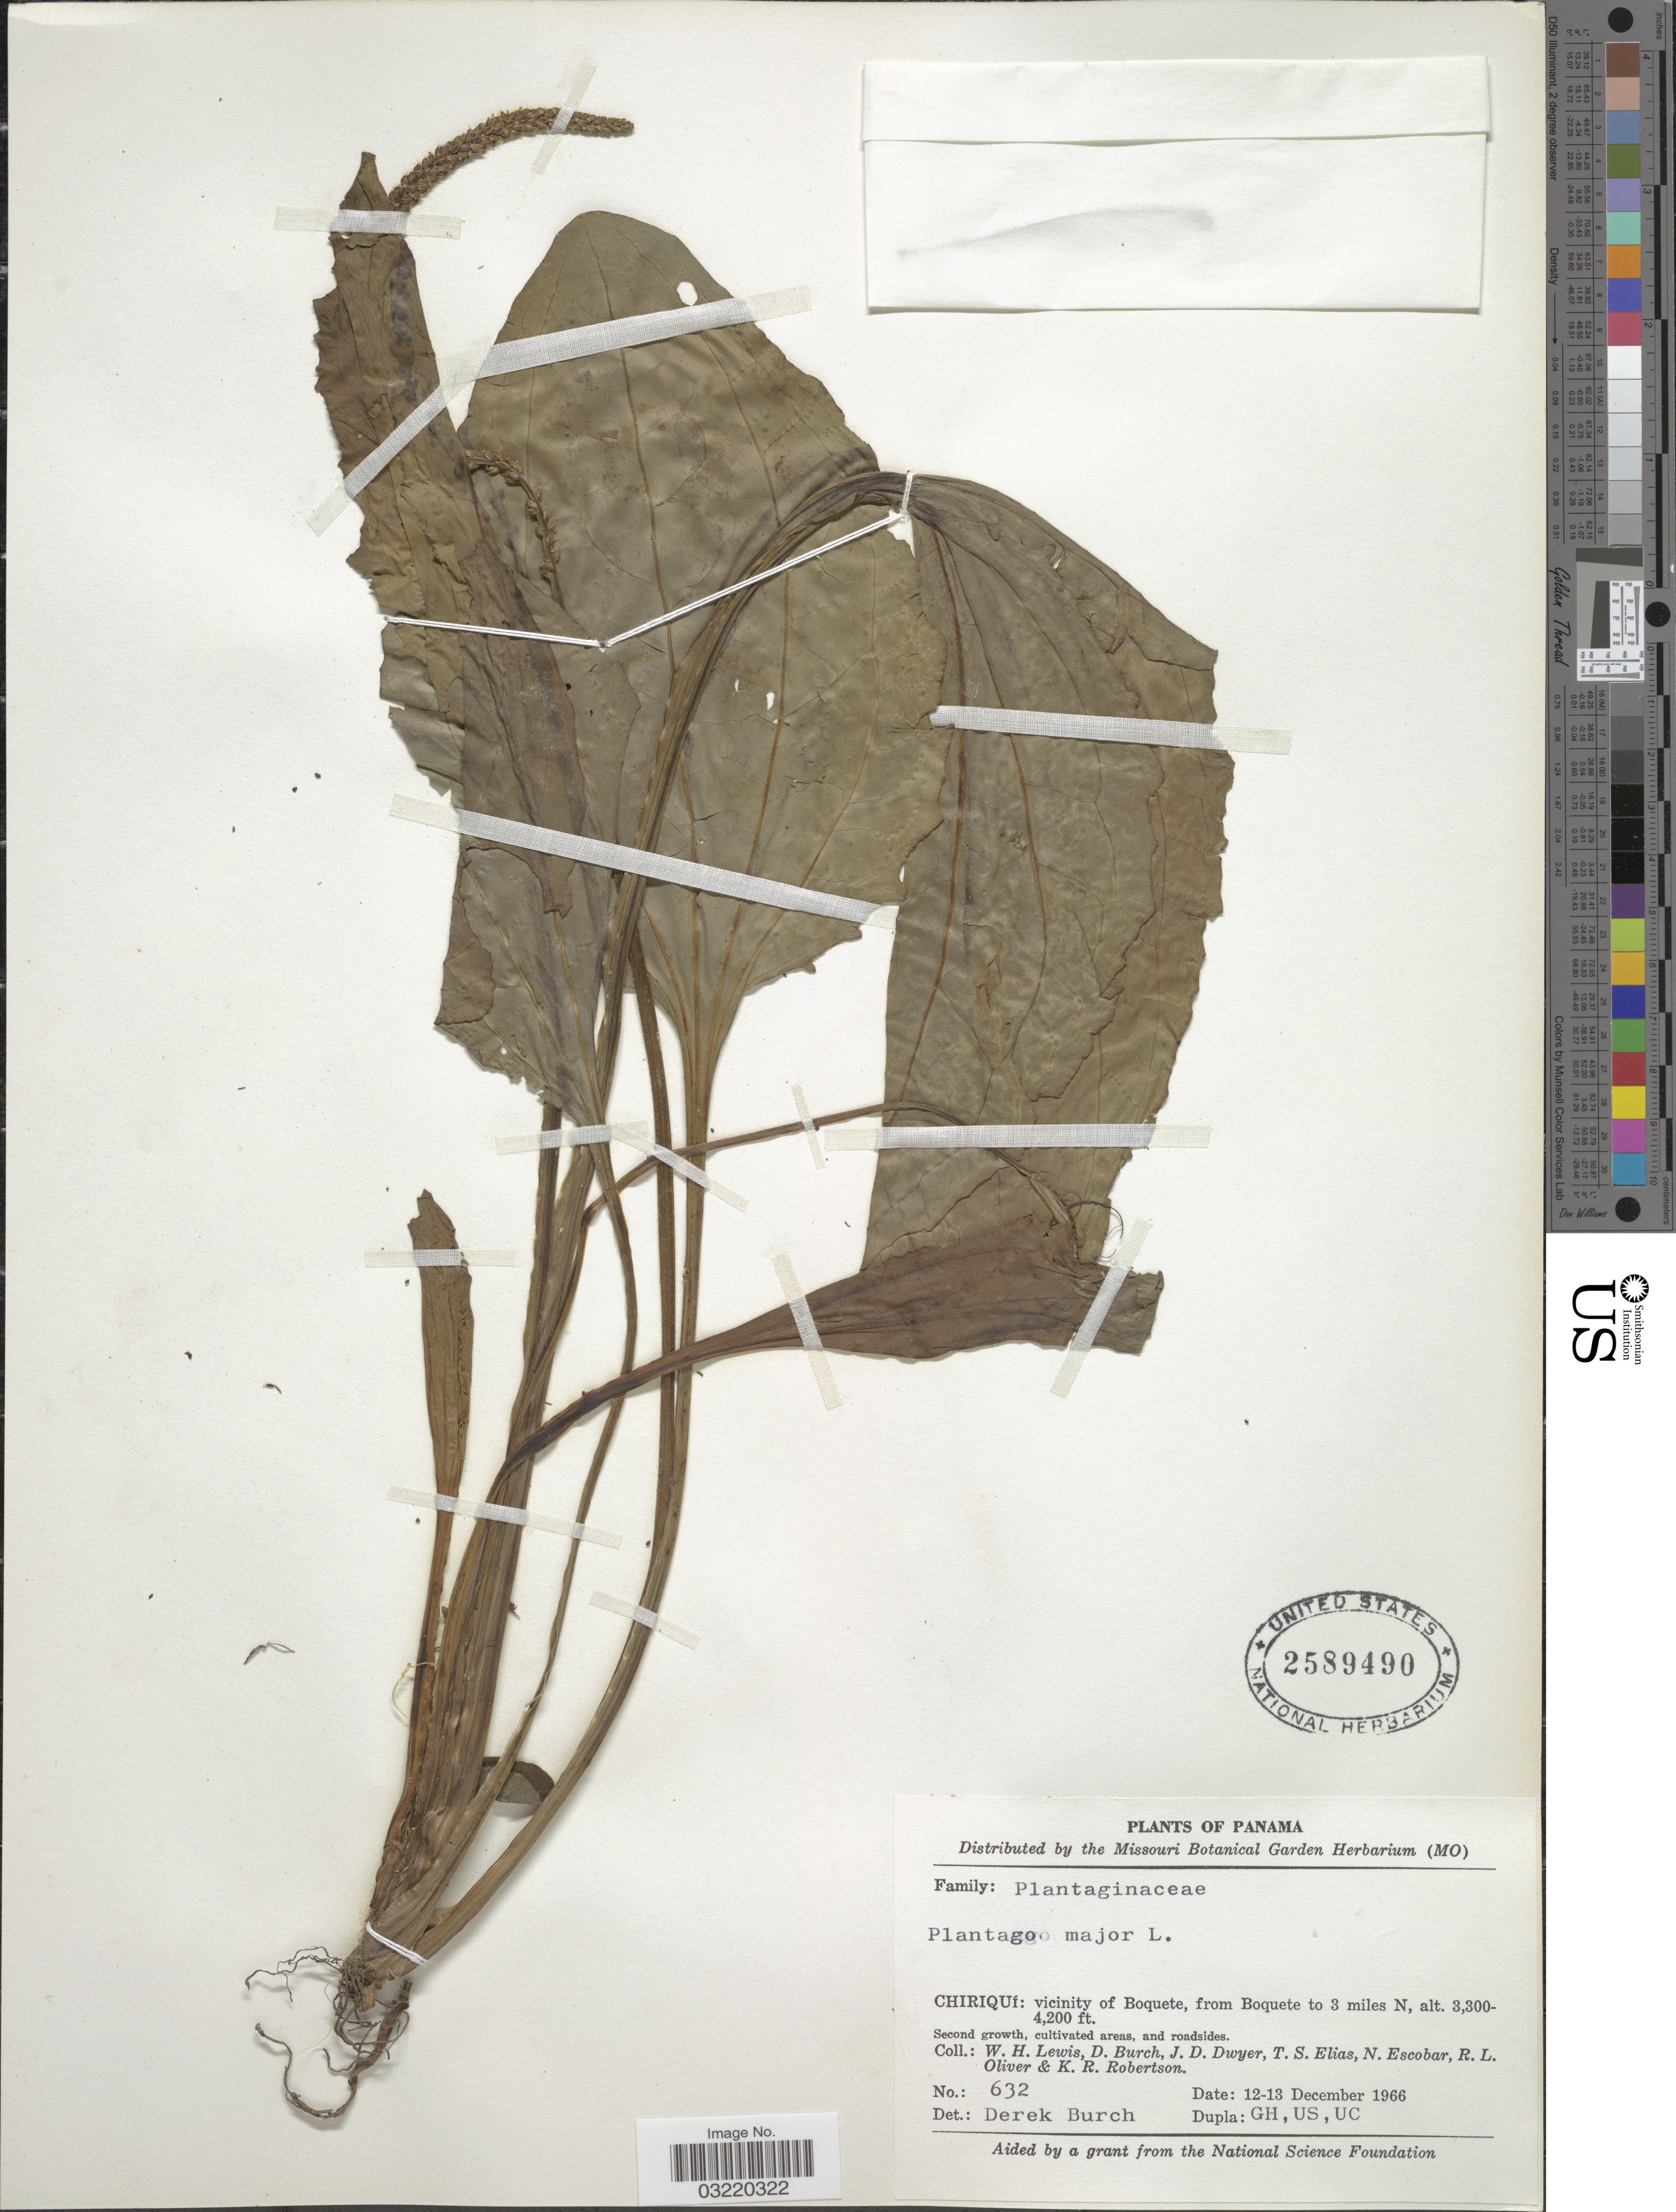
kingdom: Plantae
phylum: Tracheophyta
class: Magnoliopsida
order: Lamiales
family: Plantaginaceae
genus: Plantago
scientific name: Plantago major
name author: L.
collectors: W. H. Lewis, D. Burch, J. D. Dwyer, T. S. Elias & et al.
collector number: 632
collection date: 1966-12-12/1966-12-13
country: Panama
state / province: Chiriqui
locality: Vicinity of Boquete, from Boquete to 3 miles N.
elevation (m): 1006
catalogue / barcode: US 2589490